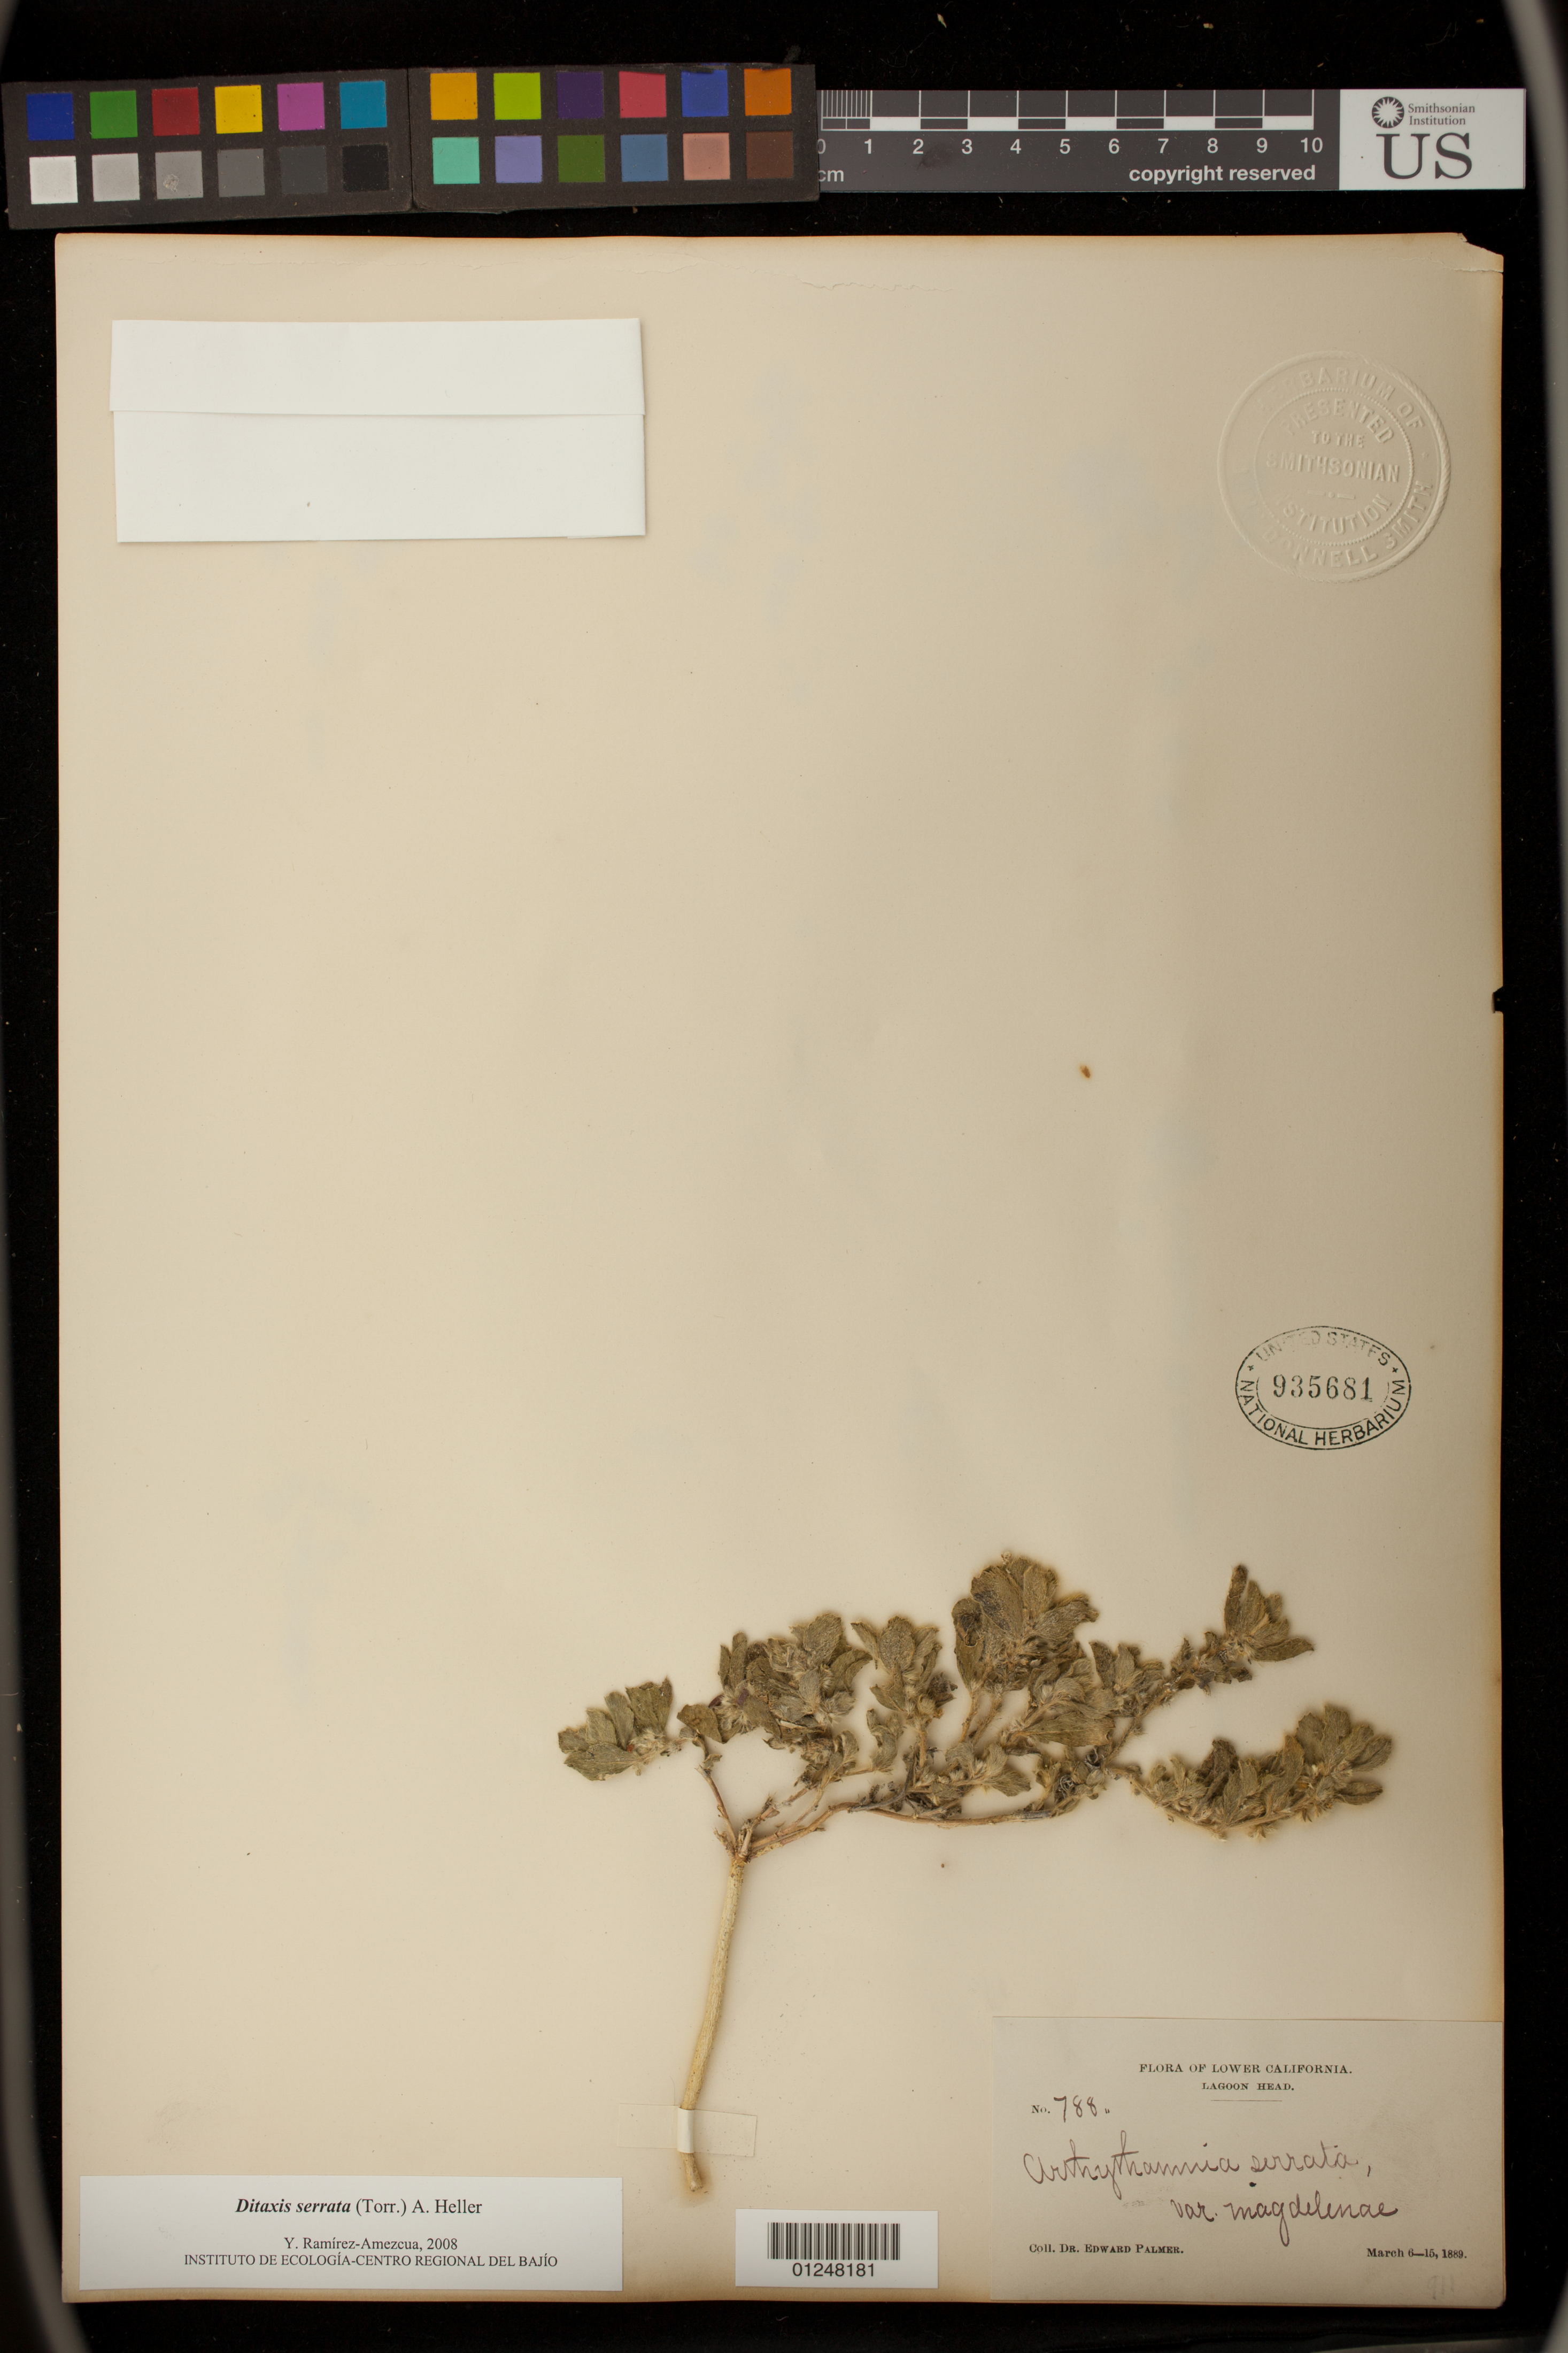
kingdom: Plantae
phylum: Tracheophyta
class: Magnoliopsida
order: Malpighiales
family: Euphorbiaceae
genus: Argythamnia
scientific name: Argythamnia serrata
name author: (Torr.) Müll. Arg.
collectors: E. Palmer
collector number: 788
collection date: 1889-03-06/1889-03-15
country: Mexico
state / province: Baja California Norte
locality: Baja California [[Lower California]].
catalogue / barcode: US 935681